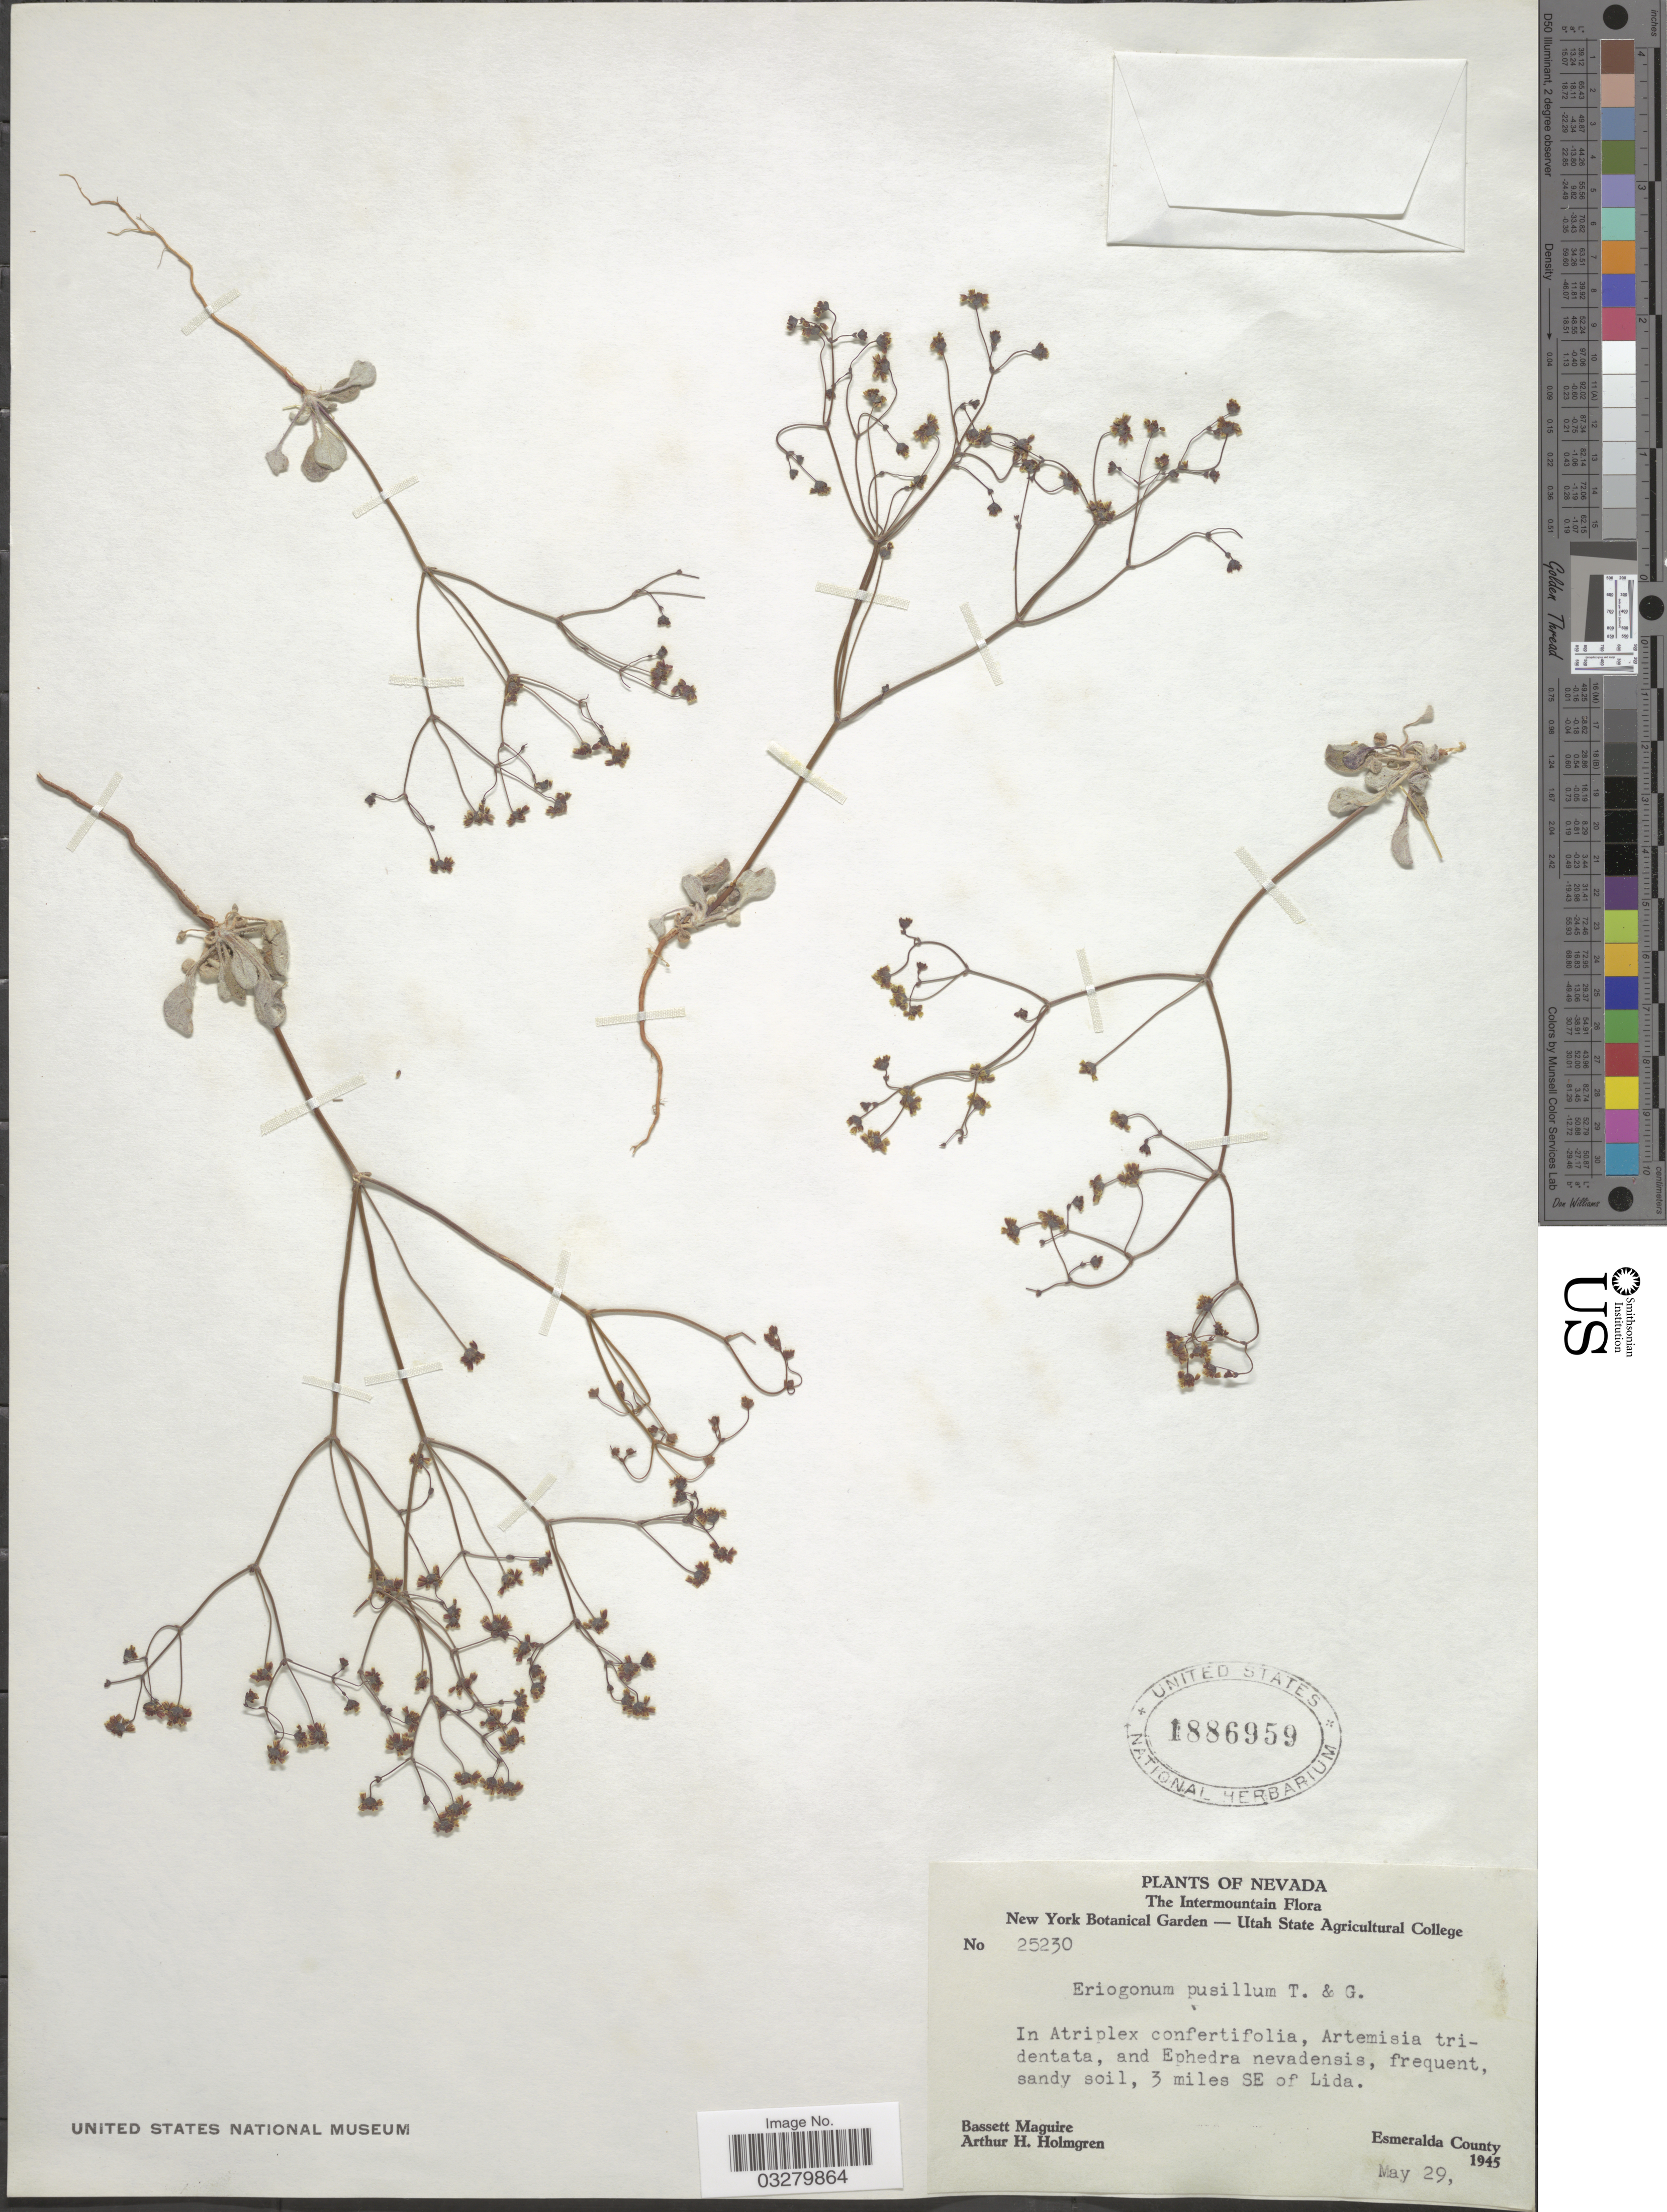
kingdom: Plantae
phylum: Tracheophyta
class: Magnoliopsida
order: Caryophyllales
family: Polygonaceae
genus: Eriogonum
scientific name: Eriogonum pusillum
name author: Torr. & A. Gray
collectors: B. Maguire & A. H. Holmgren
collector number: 25230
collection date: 1945-05-29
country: United States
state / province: Nevada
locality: The Intermountain. 3 miles SE of Lida. Esmeralda County.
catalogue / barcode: US 1886959